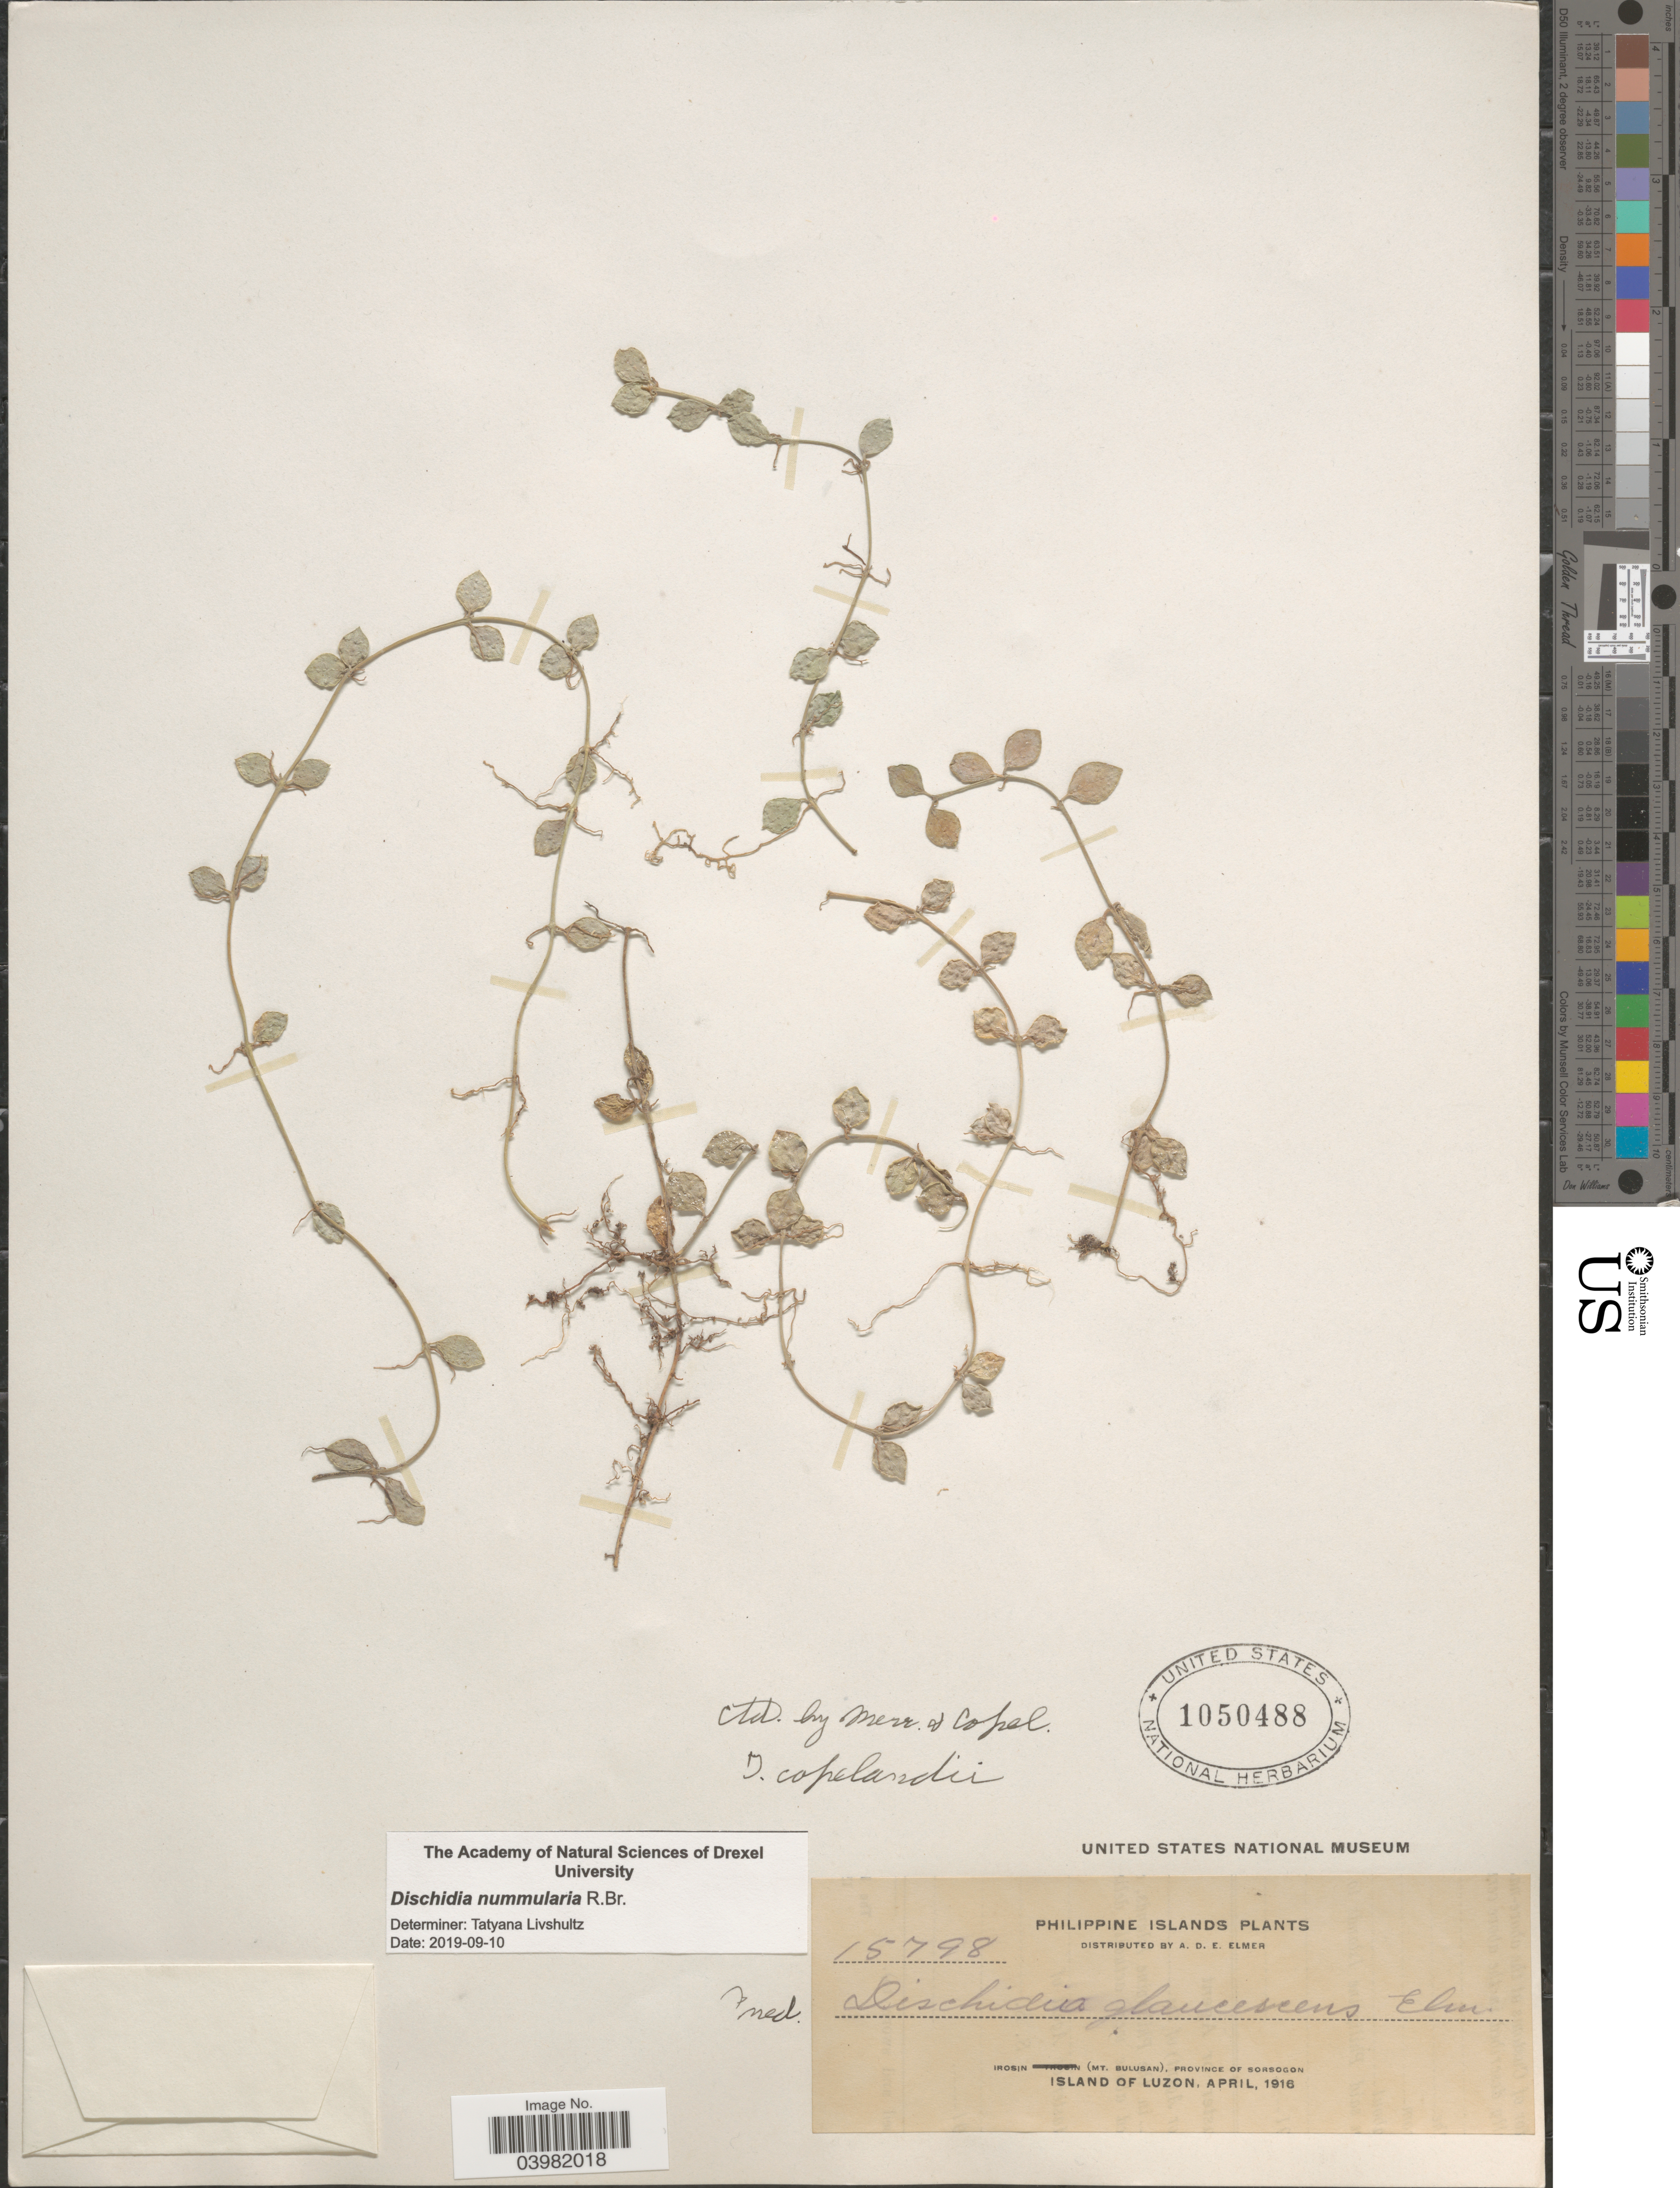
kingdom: Plantae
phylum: Tracheophyta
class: Magnoliopsida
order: Gentianales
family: Apocynaceae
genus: Dischidia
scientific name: Dischidia nummularia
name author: R. Br.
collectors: A. D. E. Elmer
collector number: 15798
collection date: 1916-04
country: Philippines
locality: Irosin (Mt. Bulusan), Province of Sorsogon. Island of Luzon.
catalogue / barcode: US 1050488